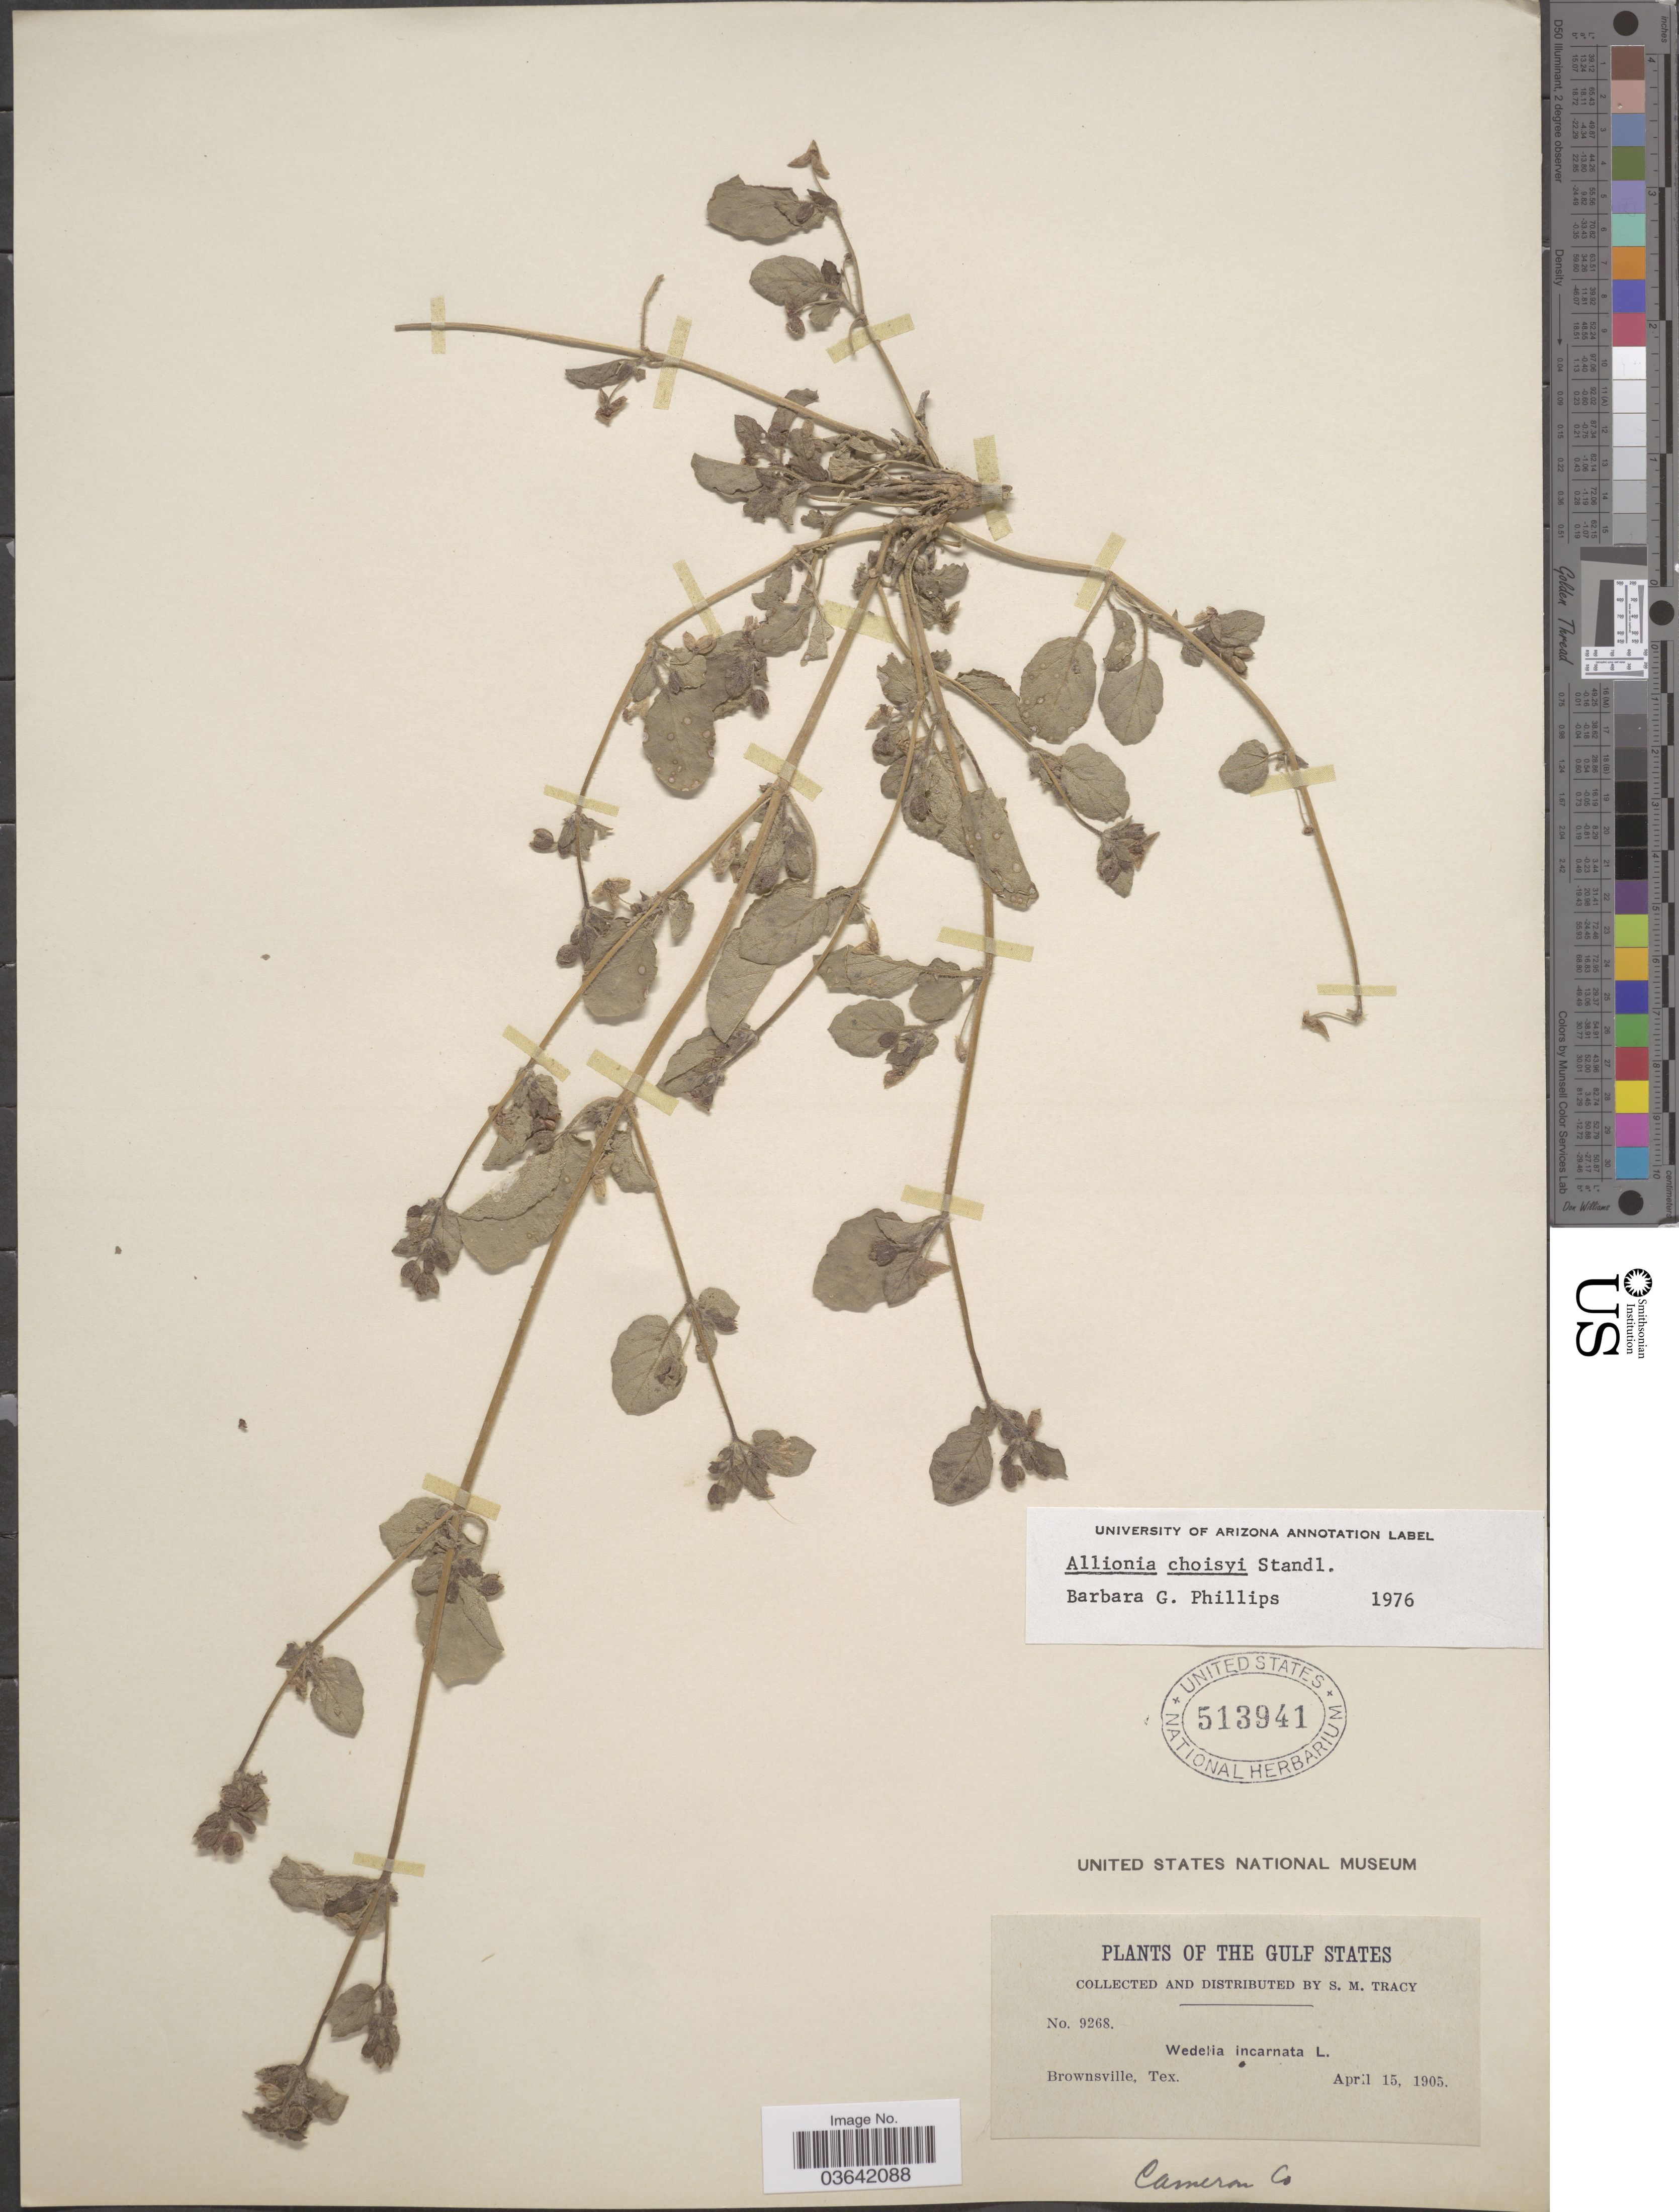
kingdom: Plantae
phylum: Tracheophyta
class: Magnoliopsida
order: Caryophyllales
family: Nyctaginaceae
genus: Allionia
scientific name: Allionia choisyi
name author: Standl.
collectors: S. M. Tracy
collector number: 9268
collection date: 1905-04-15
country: United States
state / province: Texas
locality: The Gulf States. Brownsville. Cameron Co.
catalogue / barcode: US 513941